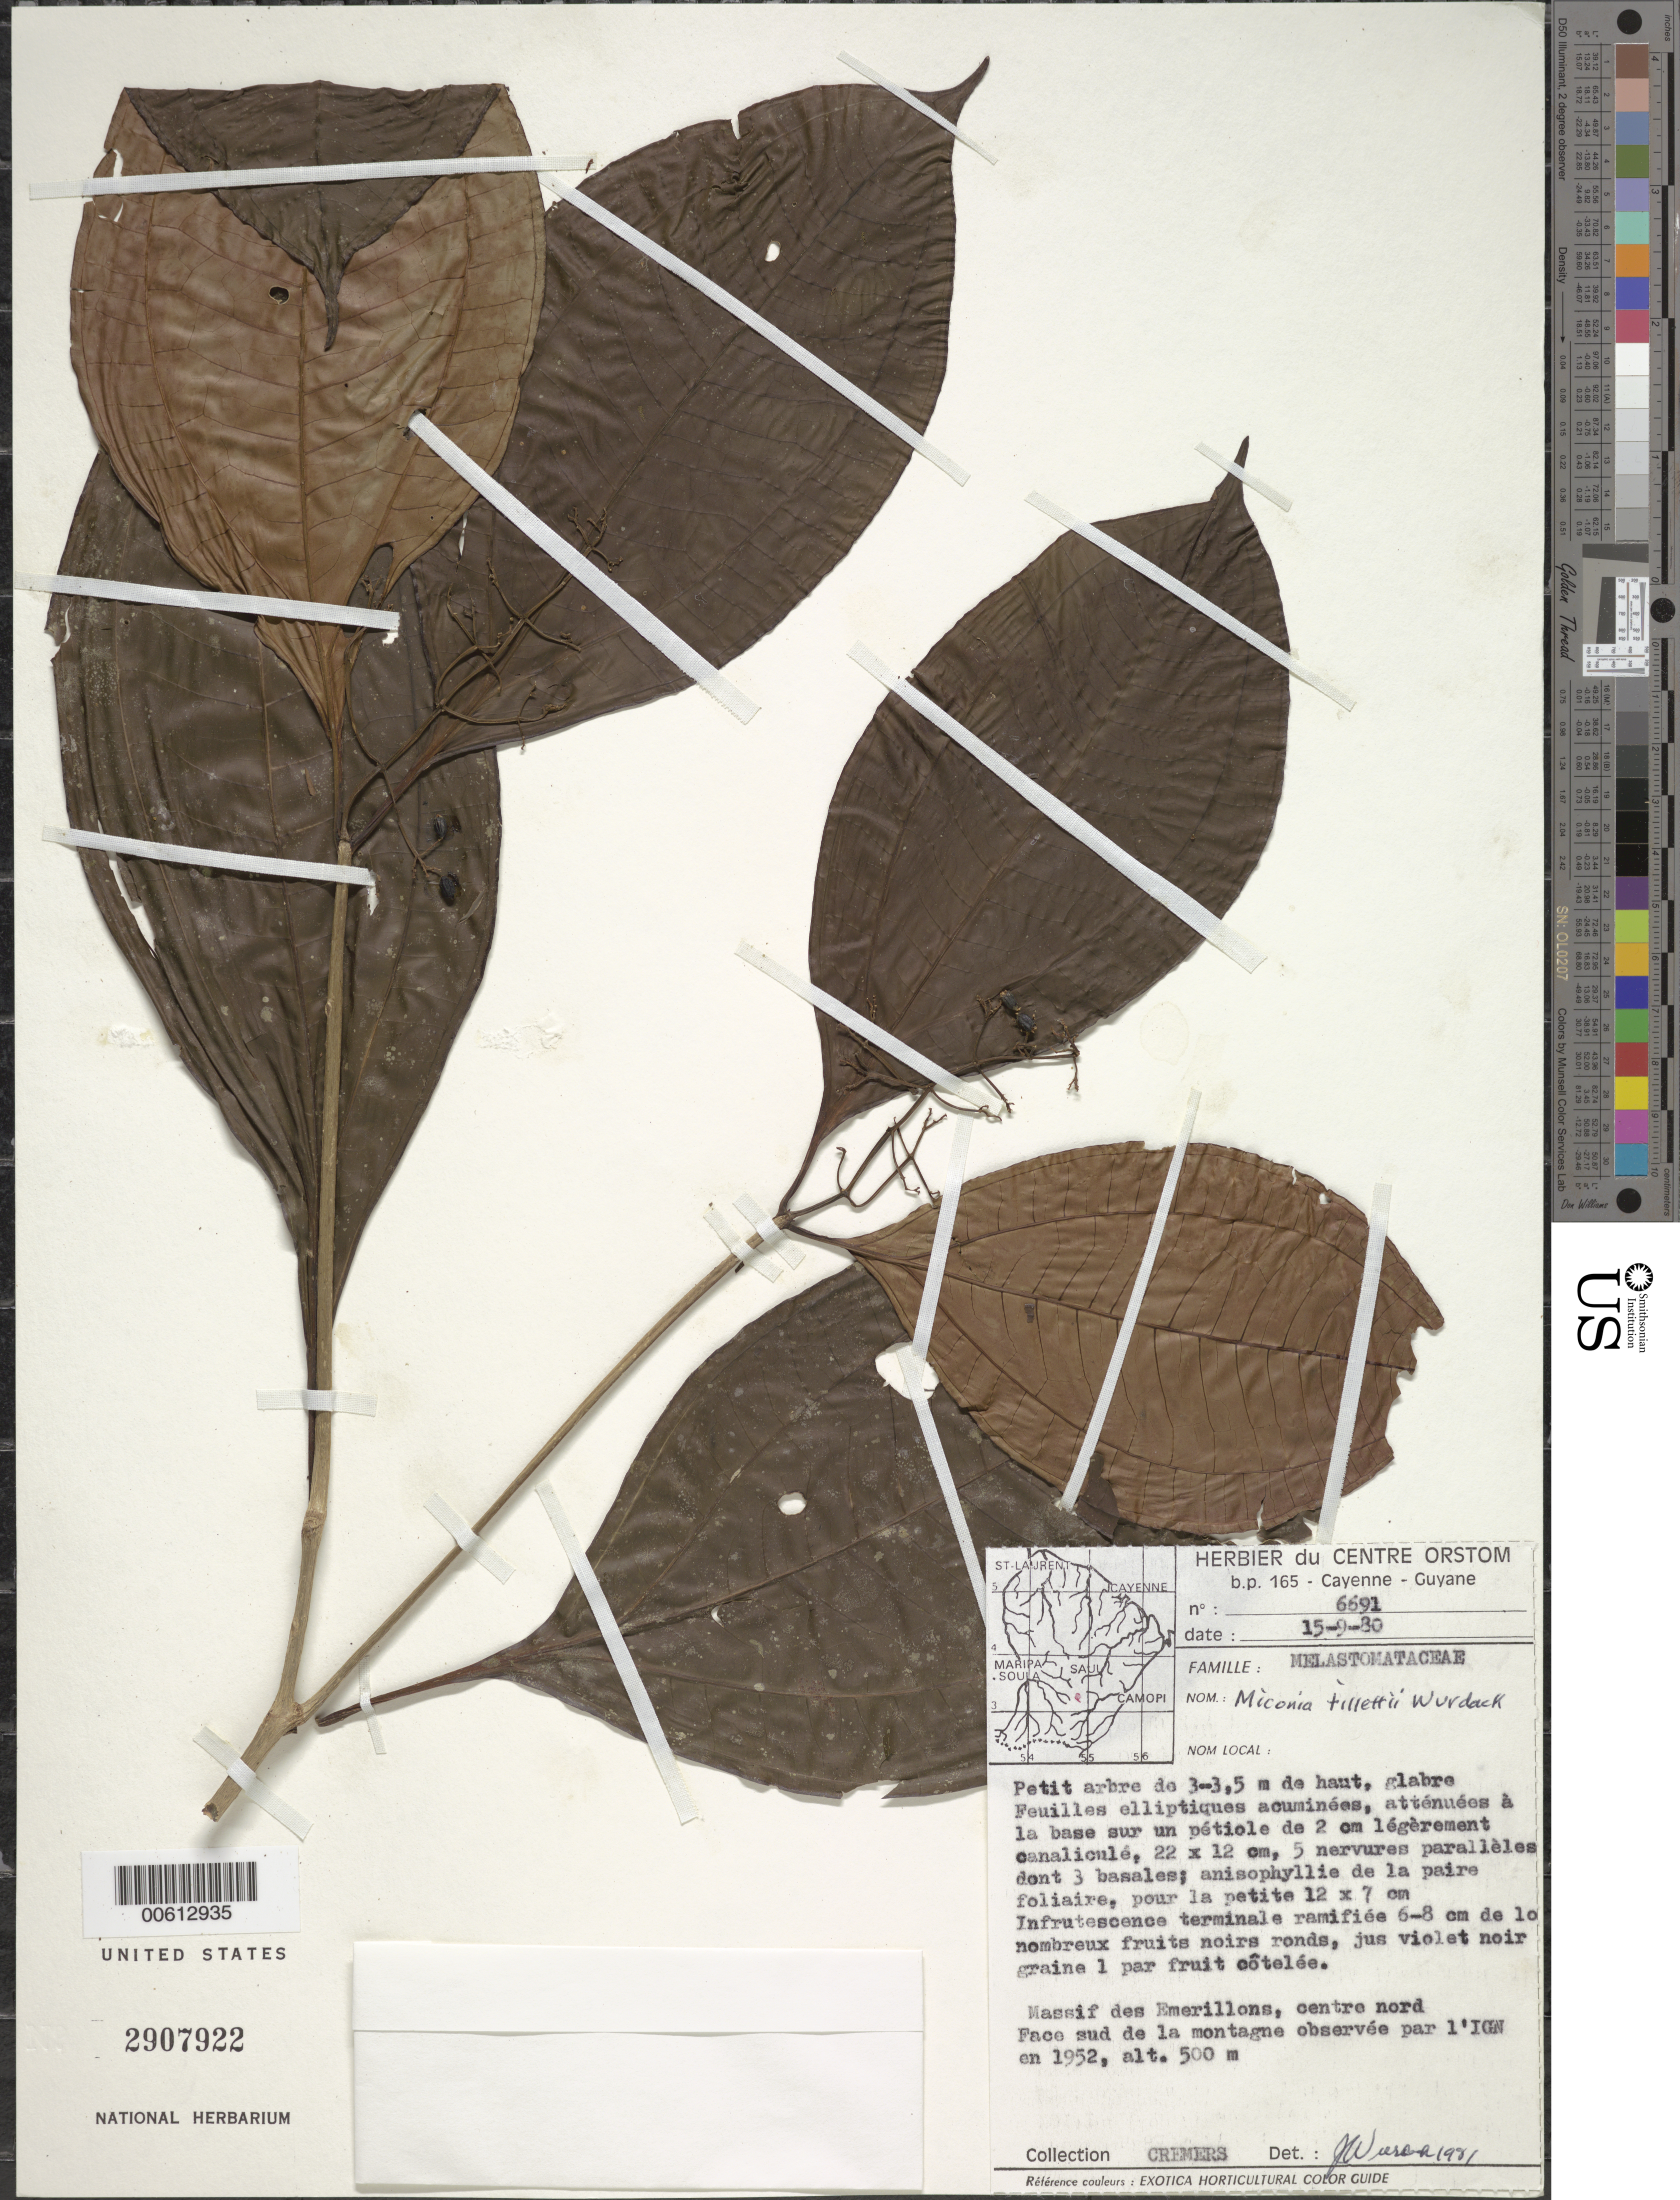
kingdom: Plantae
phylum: Tracheophyta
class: Magnoliopsida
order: Myrtales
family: Melastomataceae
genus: Miconia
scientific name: Miconia tillettii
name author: Wurdack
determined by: Wurdack, John J., (US), US (UNITED STATES)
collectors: G. Cremers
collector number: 6691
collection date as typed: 15-Sep-80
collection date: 1980-09-15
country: French Guiana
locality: Émerillon Massif, centre nord. Face sud de la montange observee par l'IGN en 1952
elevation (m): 500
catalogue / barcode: US 2907922